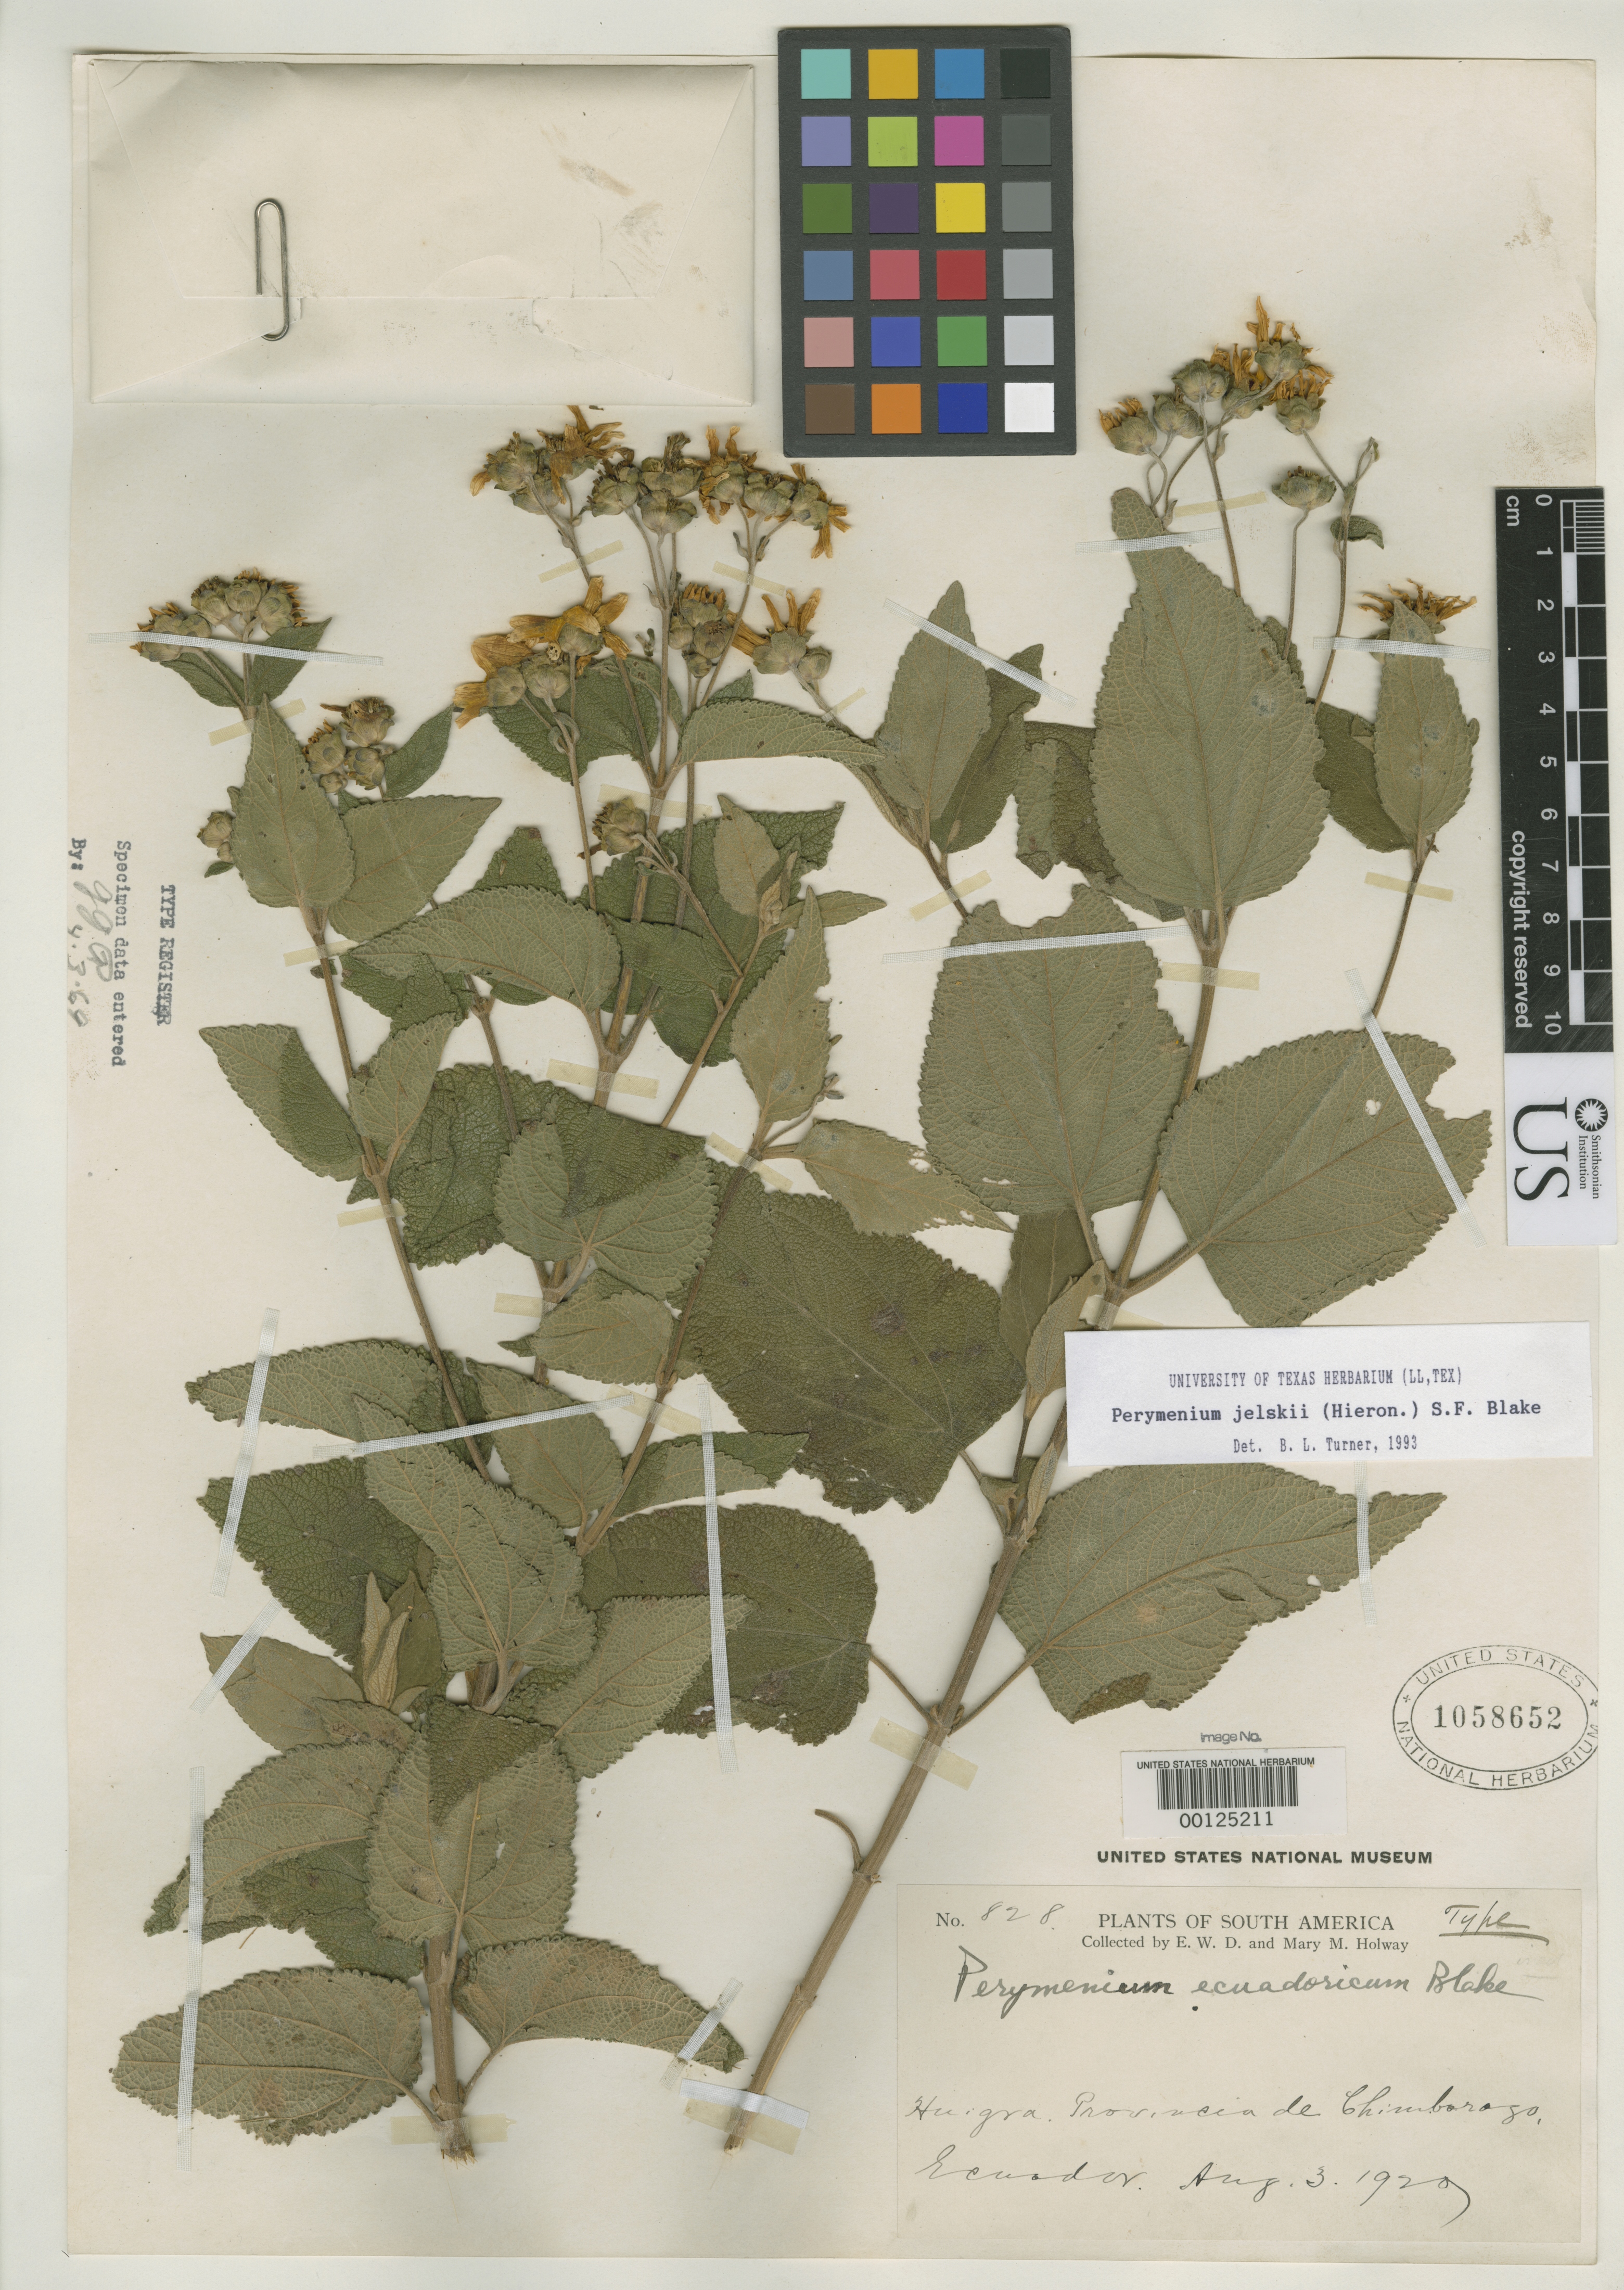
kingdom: Plantae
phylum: Tracheophyta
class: Magnoliopsida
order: Asterales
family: Asteraceae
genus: Perymenium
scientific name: Perymenium ecuadoricum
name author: S.F. Blake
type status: Holotype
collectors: E. W. D. Holway & M. M. Holway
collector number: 828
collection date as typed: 03 Aug 1920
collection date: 1920-08-03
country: Ecuador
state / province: Chimborazo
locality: Huigra.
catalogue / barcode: US 1058652